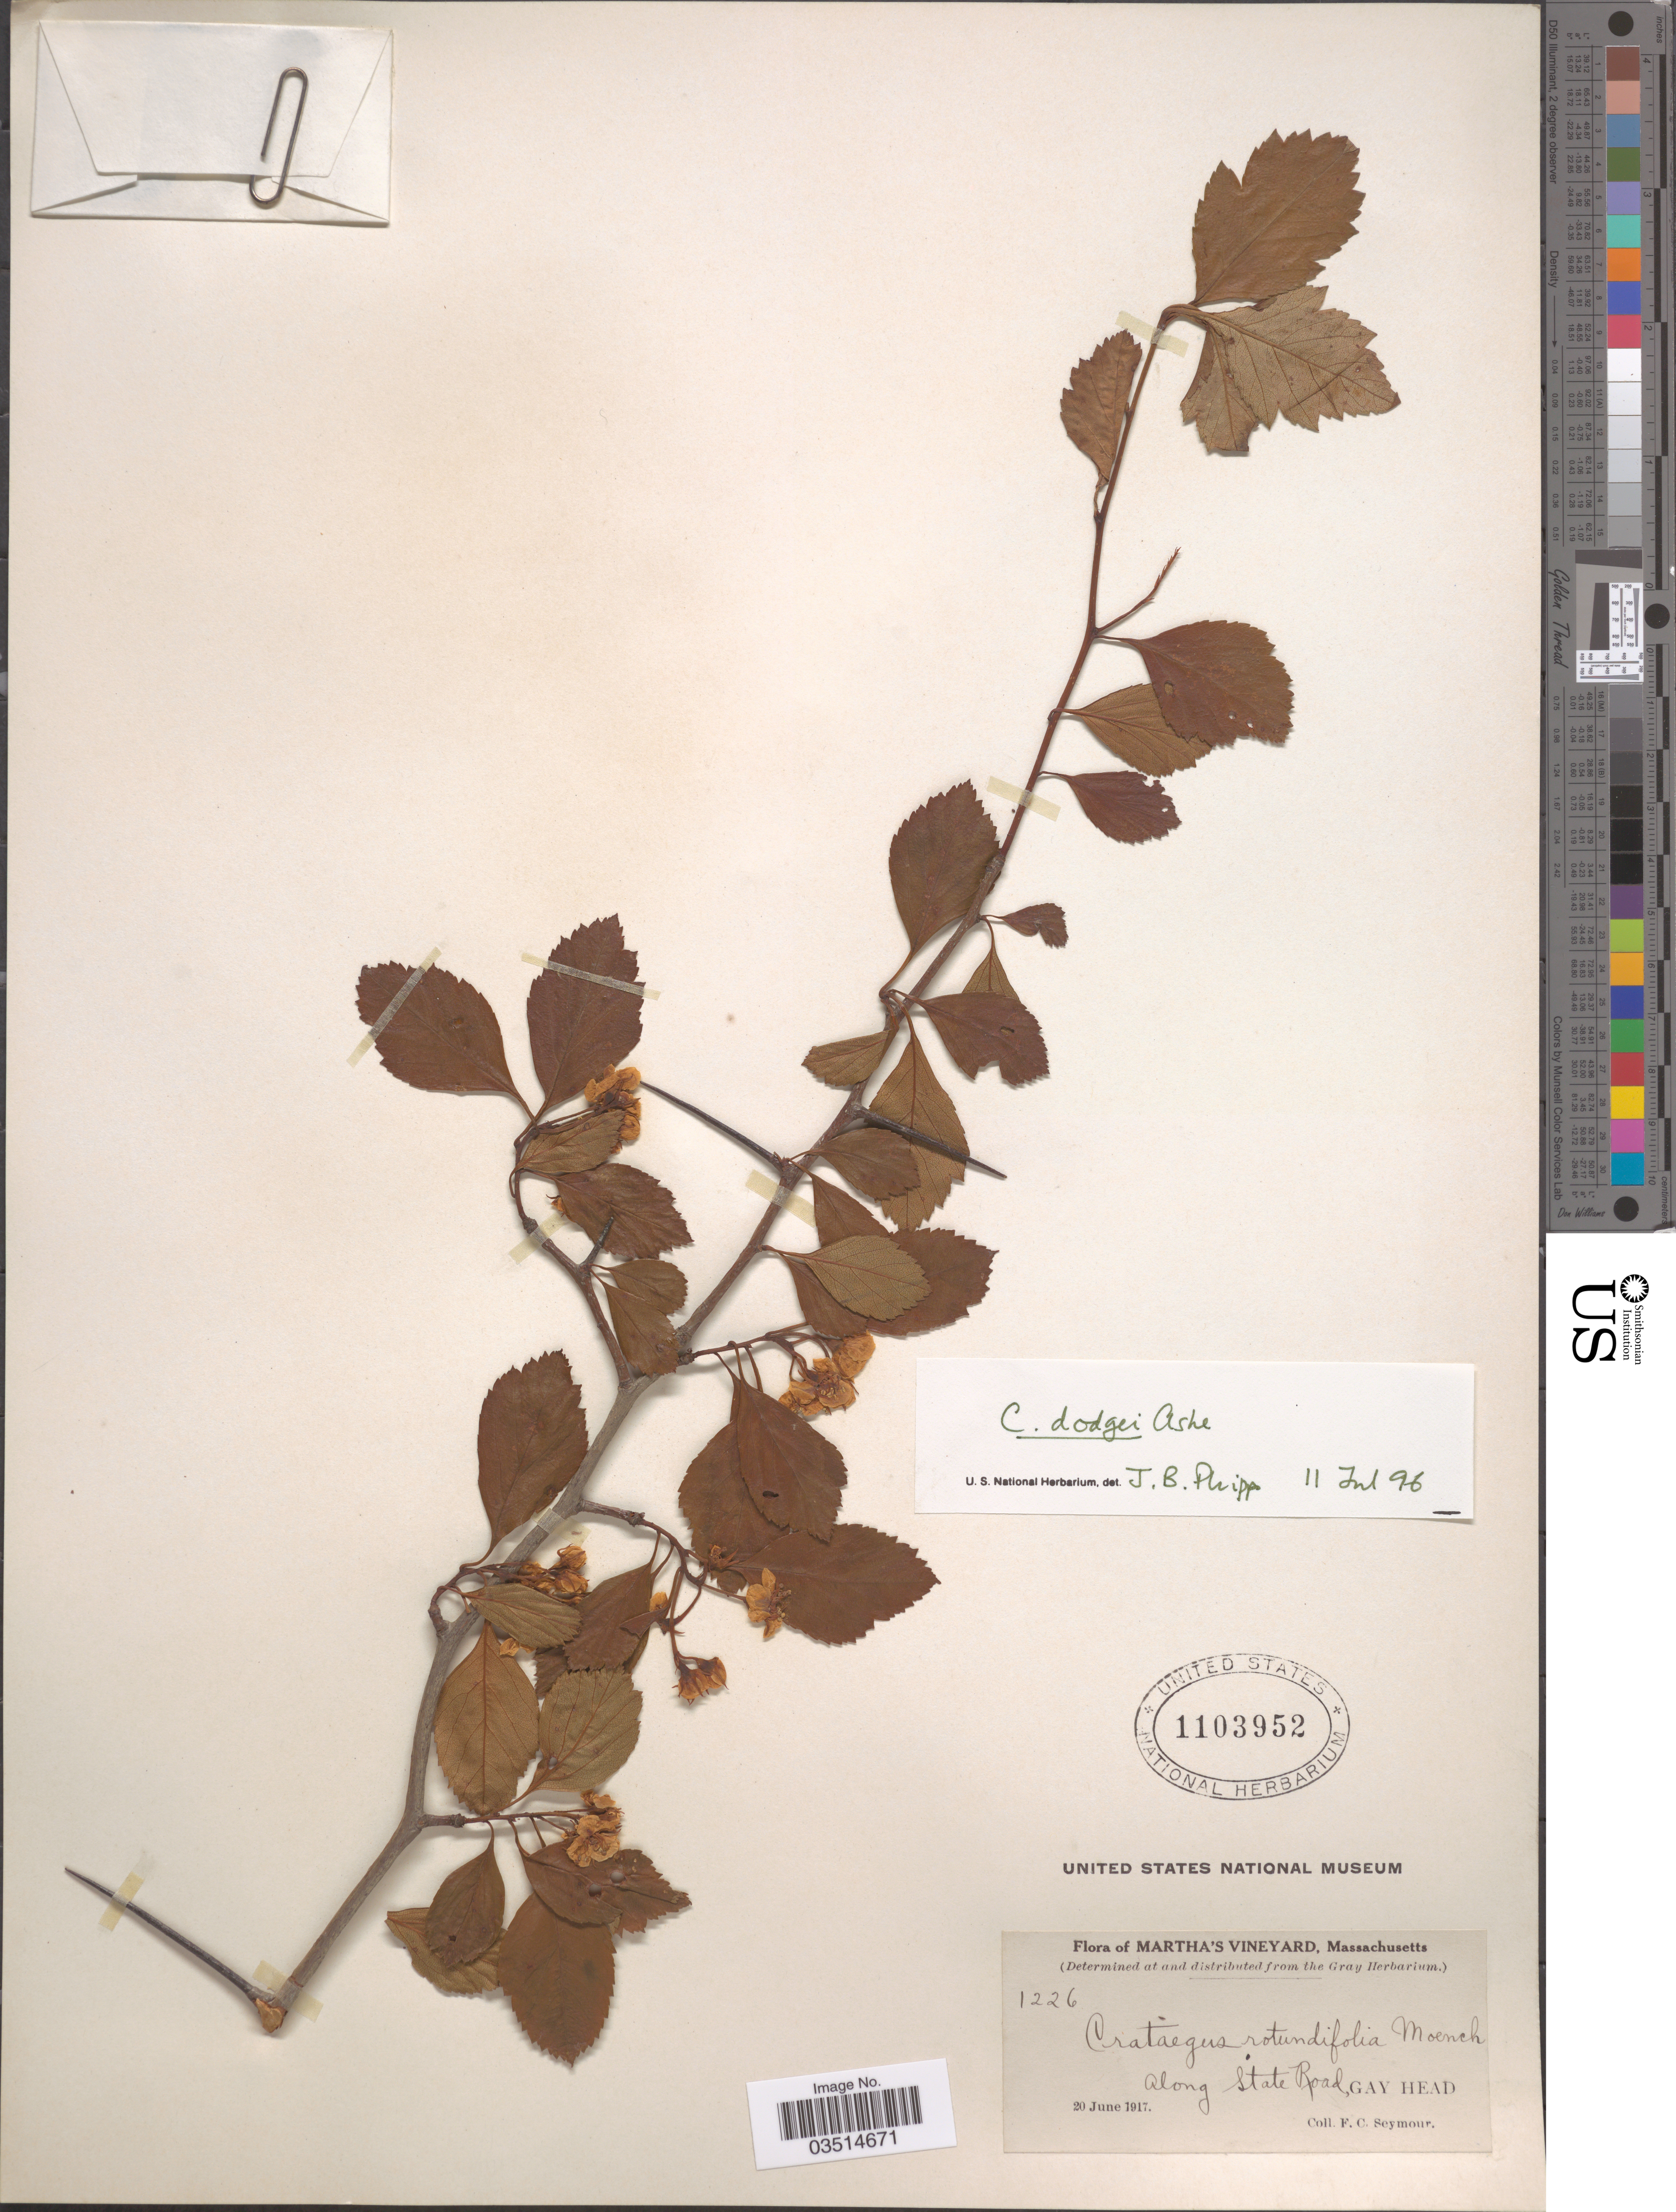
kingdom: Plantae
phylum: Tracheophyta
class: Magnoliopsida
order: Rosales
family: Rosaceae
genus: Crataegus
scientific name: Crataegus dodgei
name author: Ashe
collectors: F. C. Seymour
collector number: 1226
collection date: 1917-06-20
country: United States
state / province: Massachusetts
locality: Martha's Vineyard. Along State Road, Gay Head.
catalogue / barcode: US 1103952